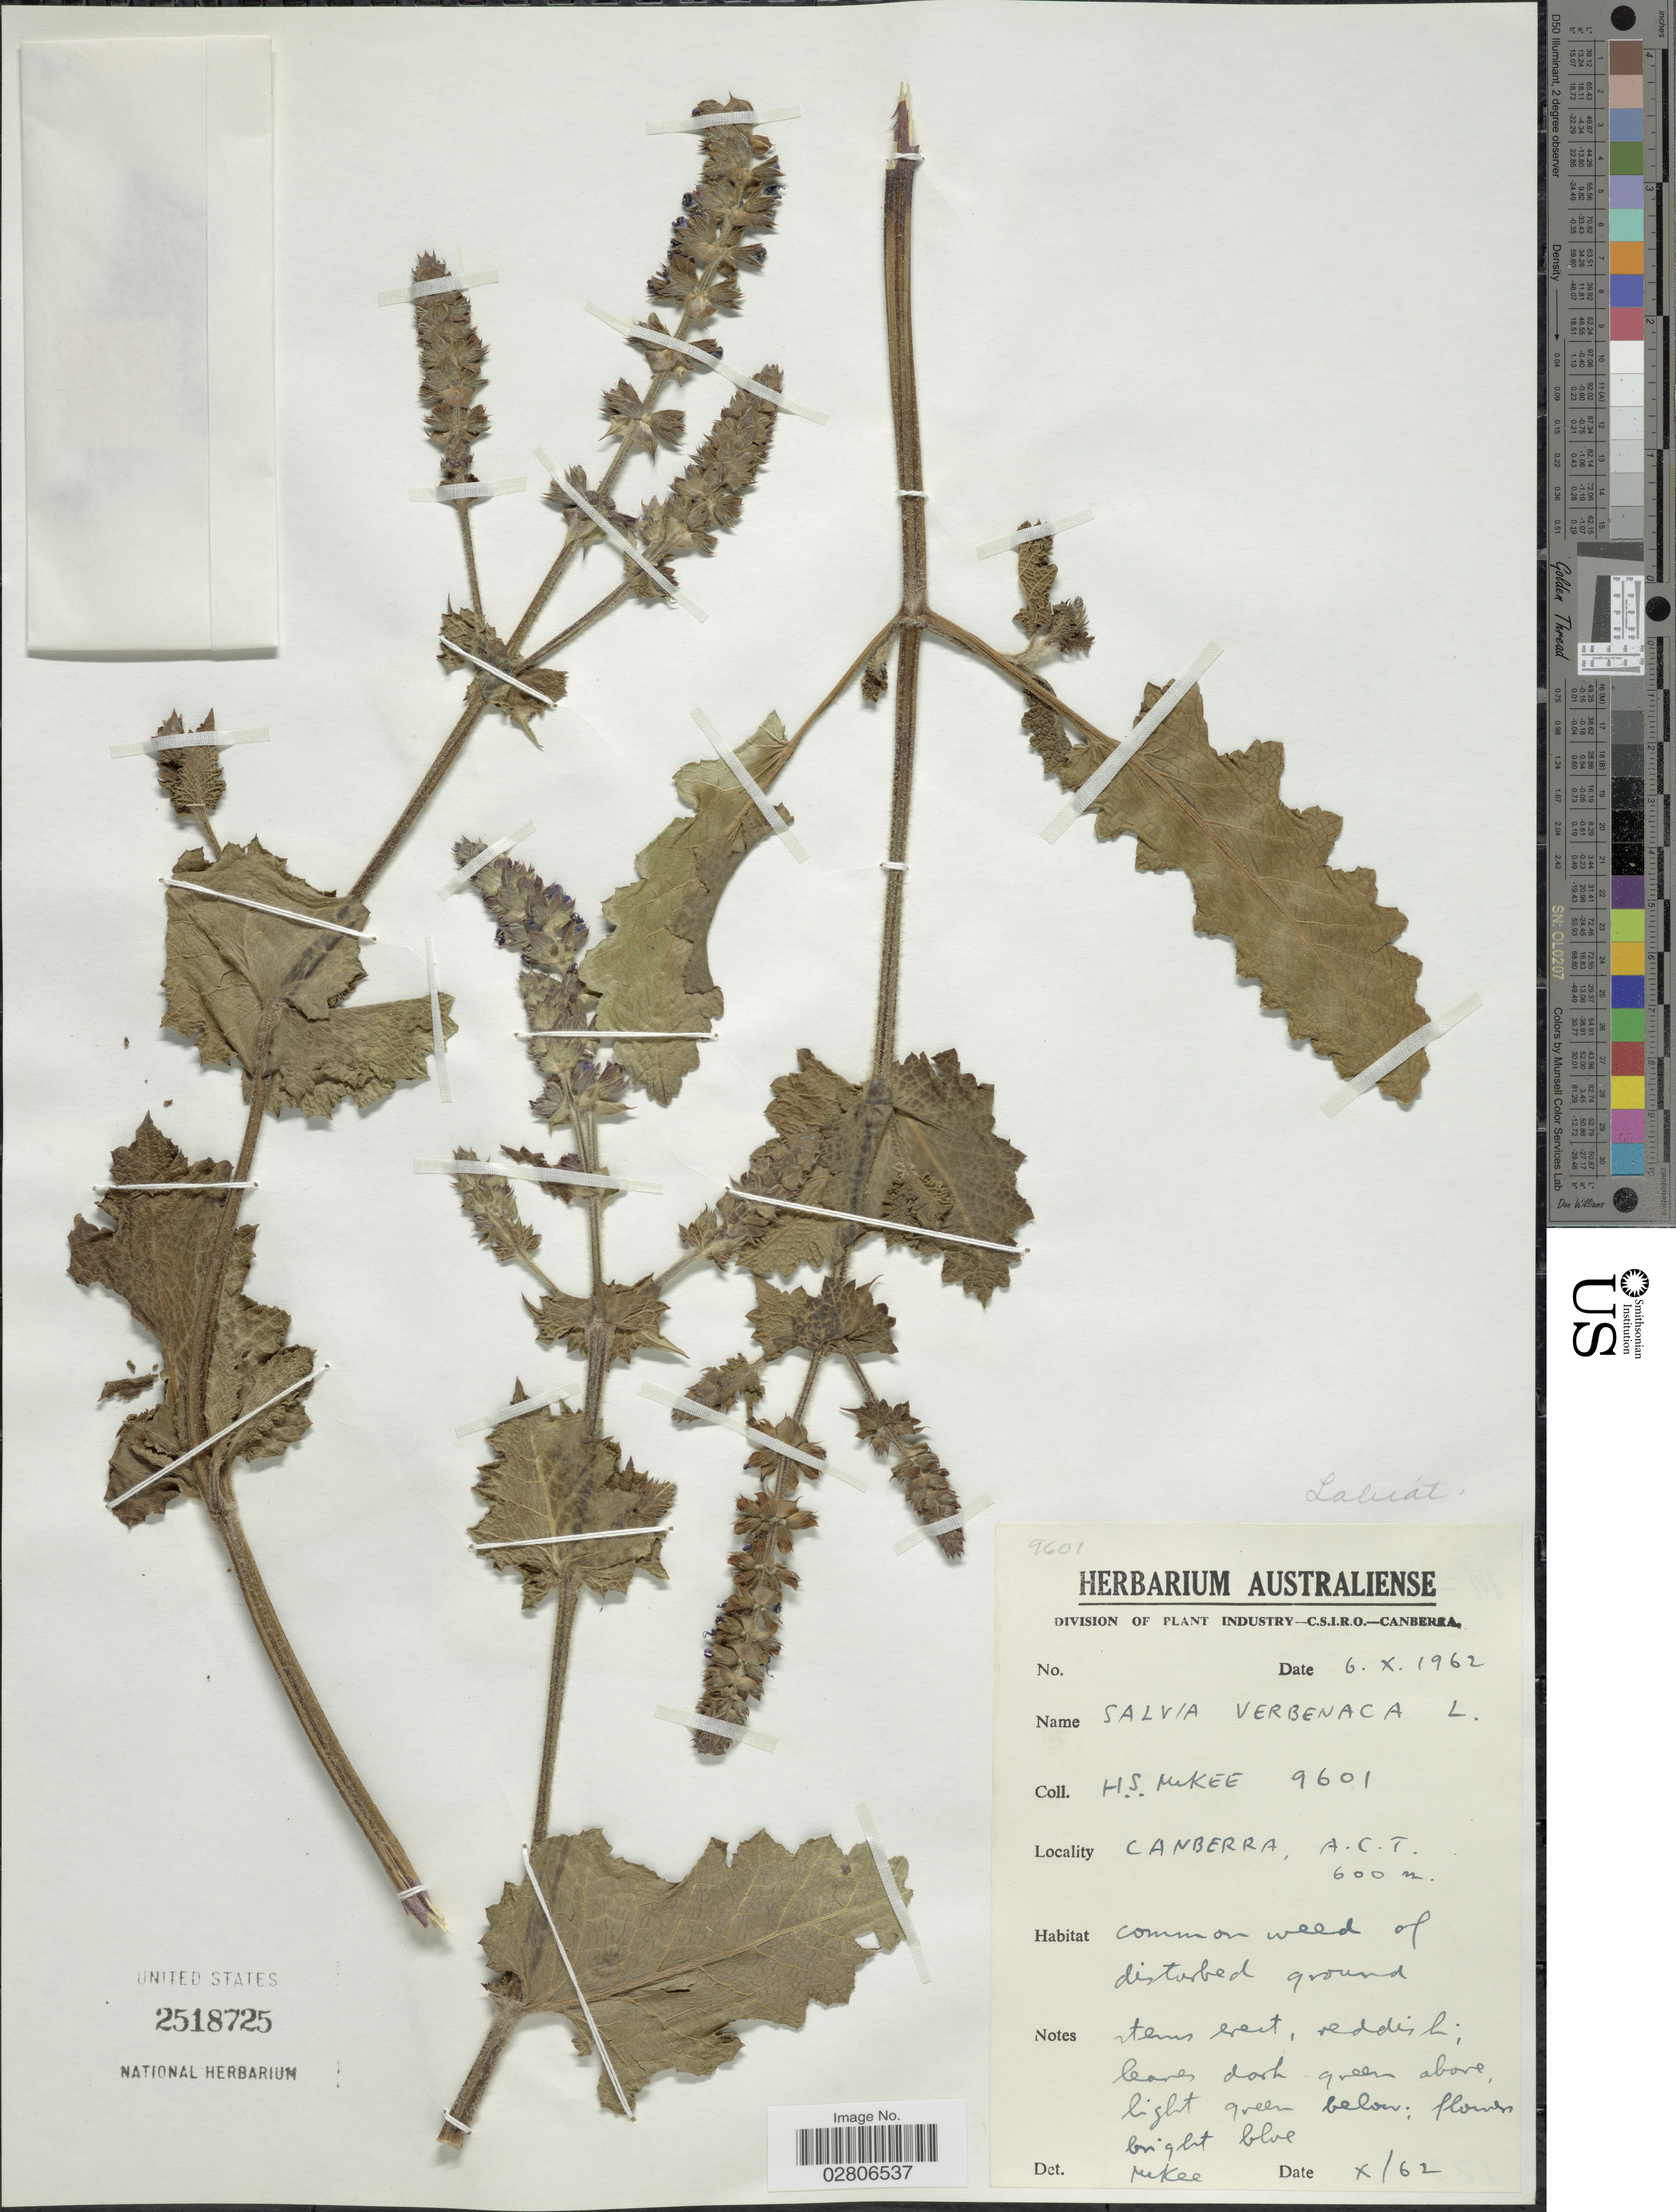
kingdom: Plantae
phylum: Tracheophyta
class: Magnoliopsida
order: Lamiales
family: Lamiaceae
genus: Salvia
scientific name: Salvia verbenacea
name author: L.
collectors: H. S. McKee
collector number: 9601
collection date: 1962-10-06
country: Australia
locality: Canberra, A.C.T.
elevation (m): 600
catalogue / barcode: US 2518725